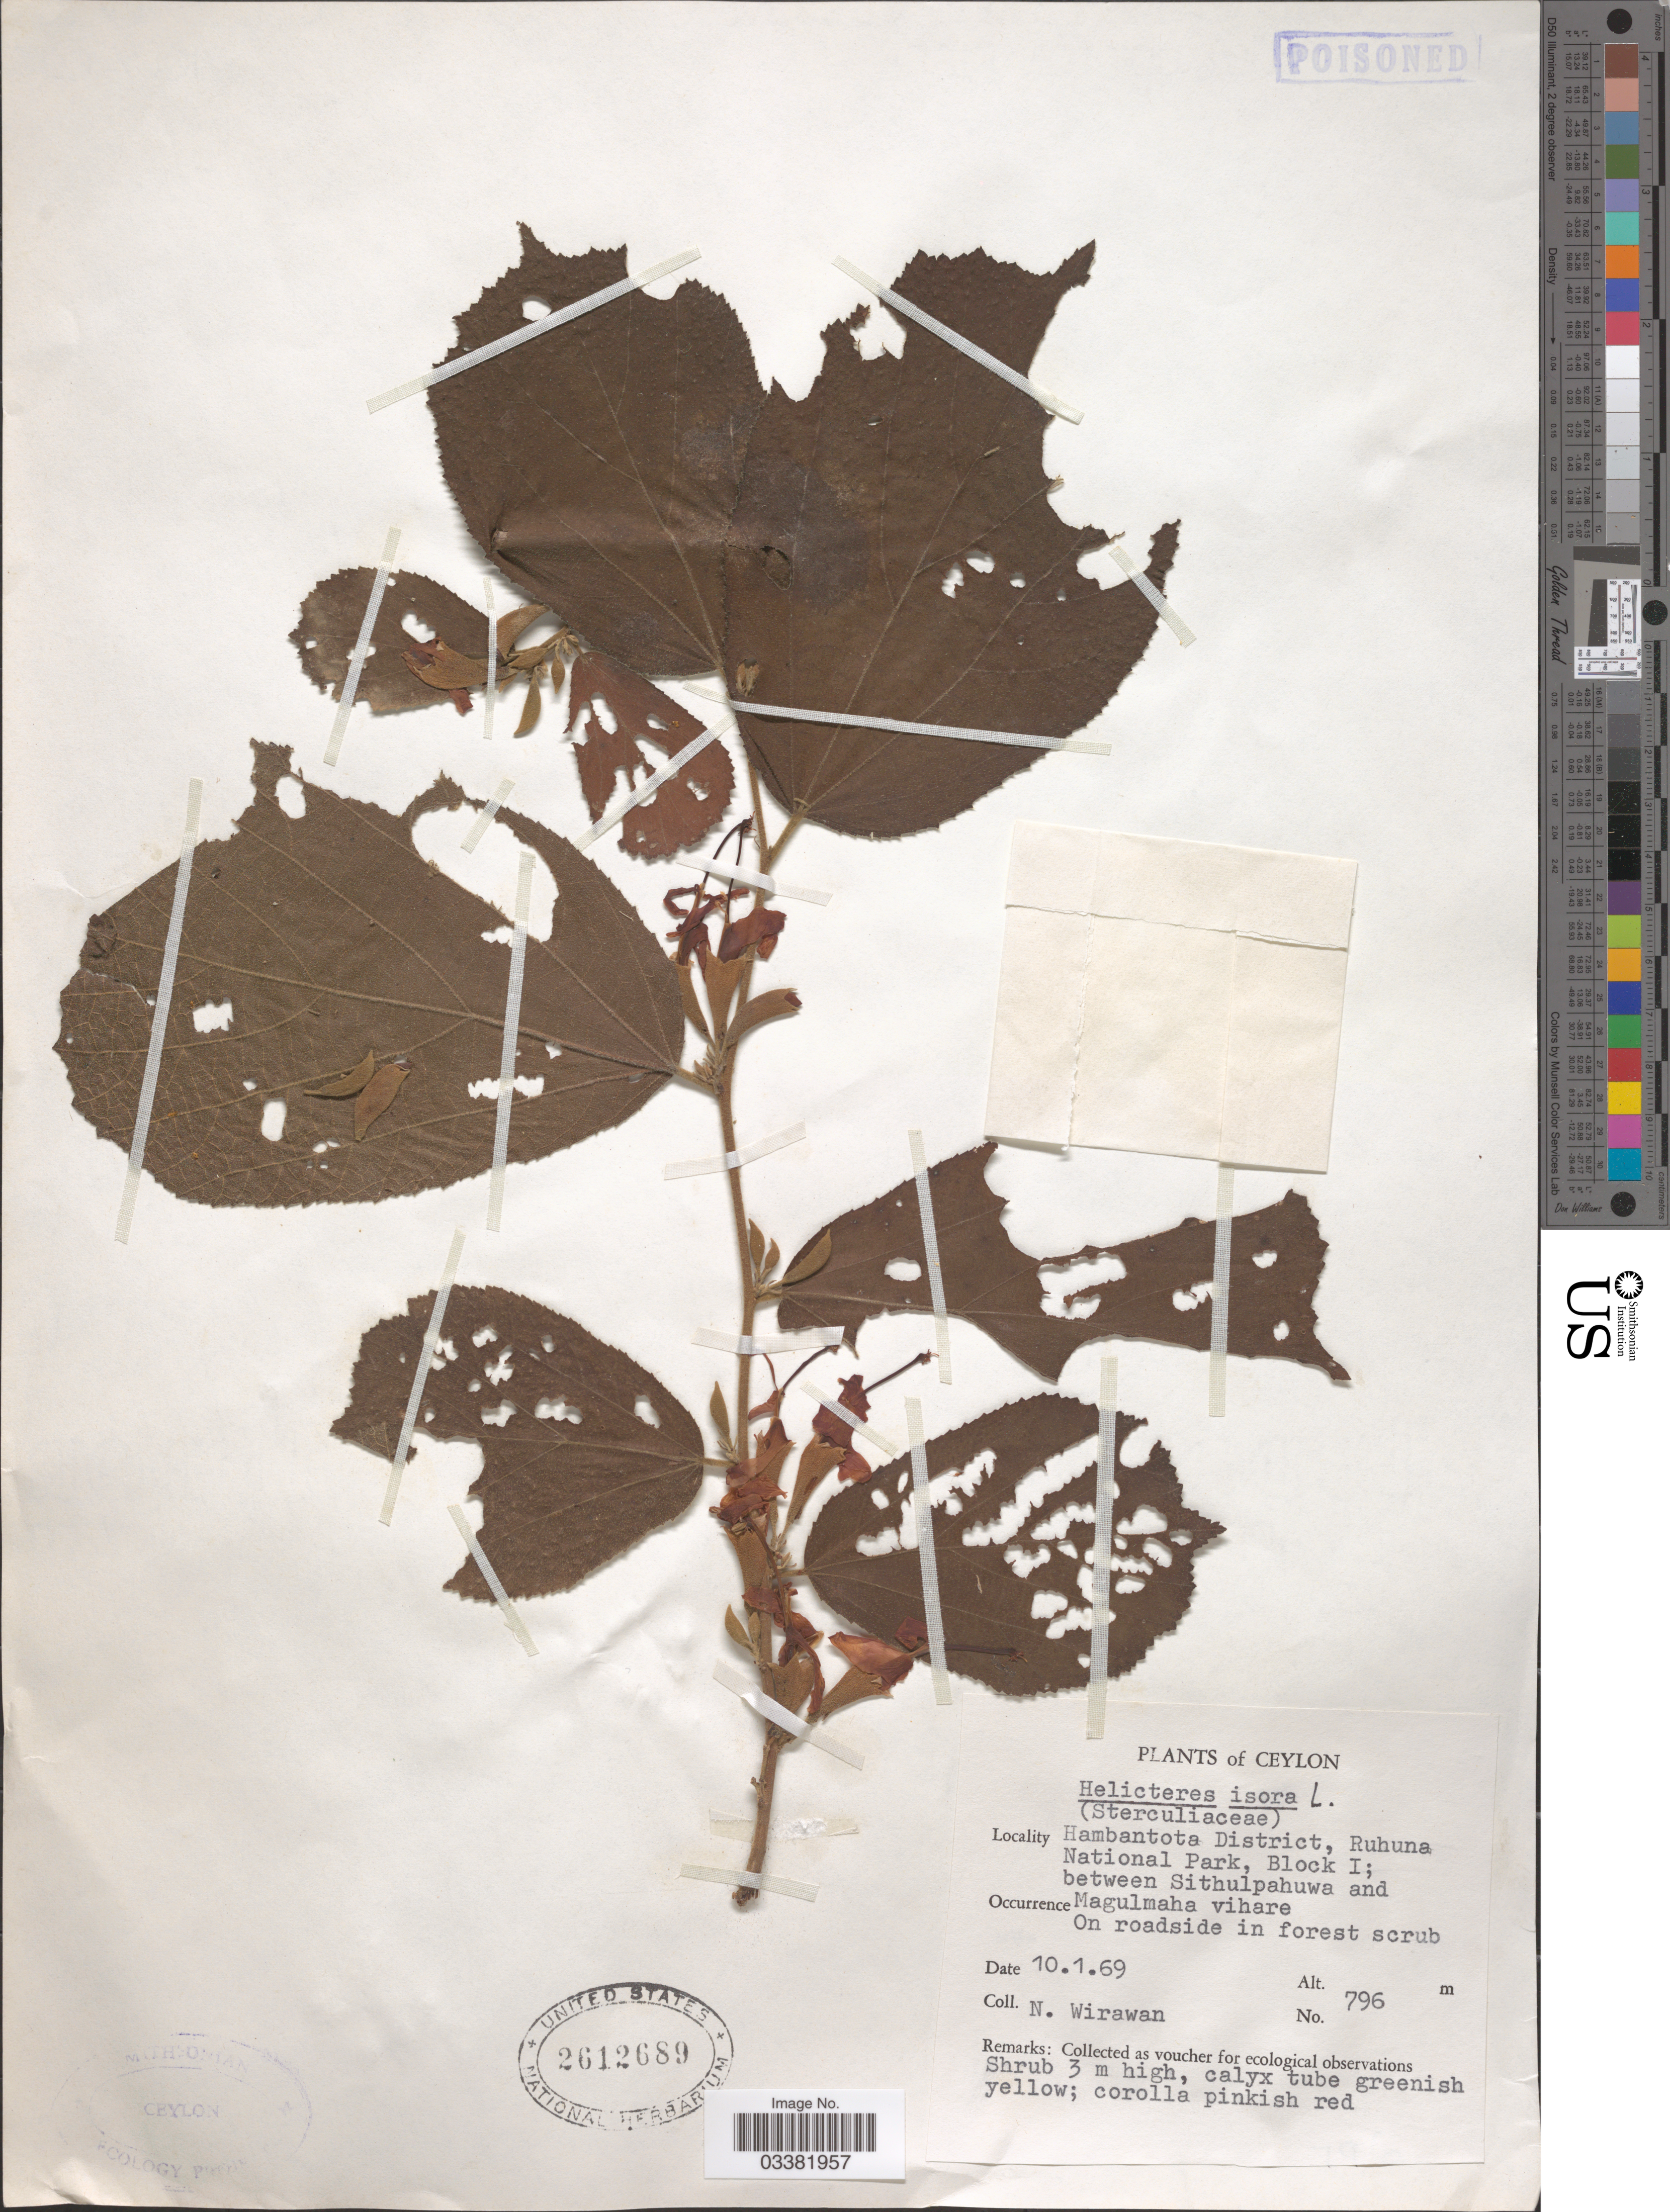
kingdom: Plantae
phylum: Tracheophyta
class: Magnoliopsida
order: Malvales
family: Malvaceae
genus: Helicteres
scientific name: Helicteres isora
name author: L.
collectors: N. Wirawan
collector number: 796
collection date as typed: Transcribed d/m/y: 10/1/69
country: Sri Lanka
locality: Ceylon. Hambantota District, Ruhuna National Park, Block I; between Sithulpahuwa and Magulmaha vihare.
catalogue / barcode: US 2612689